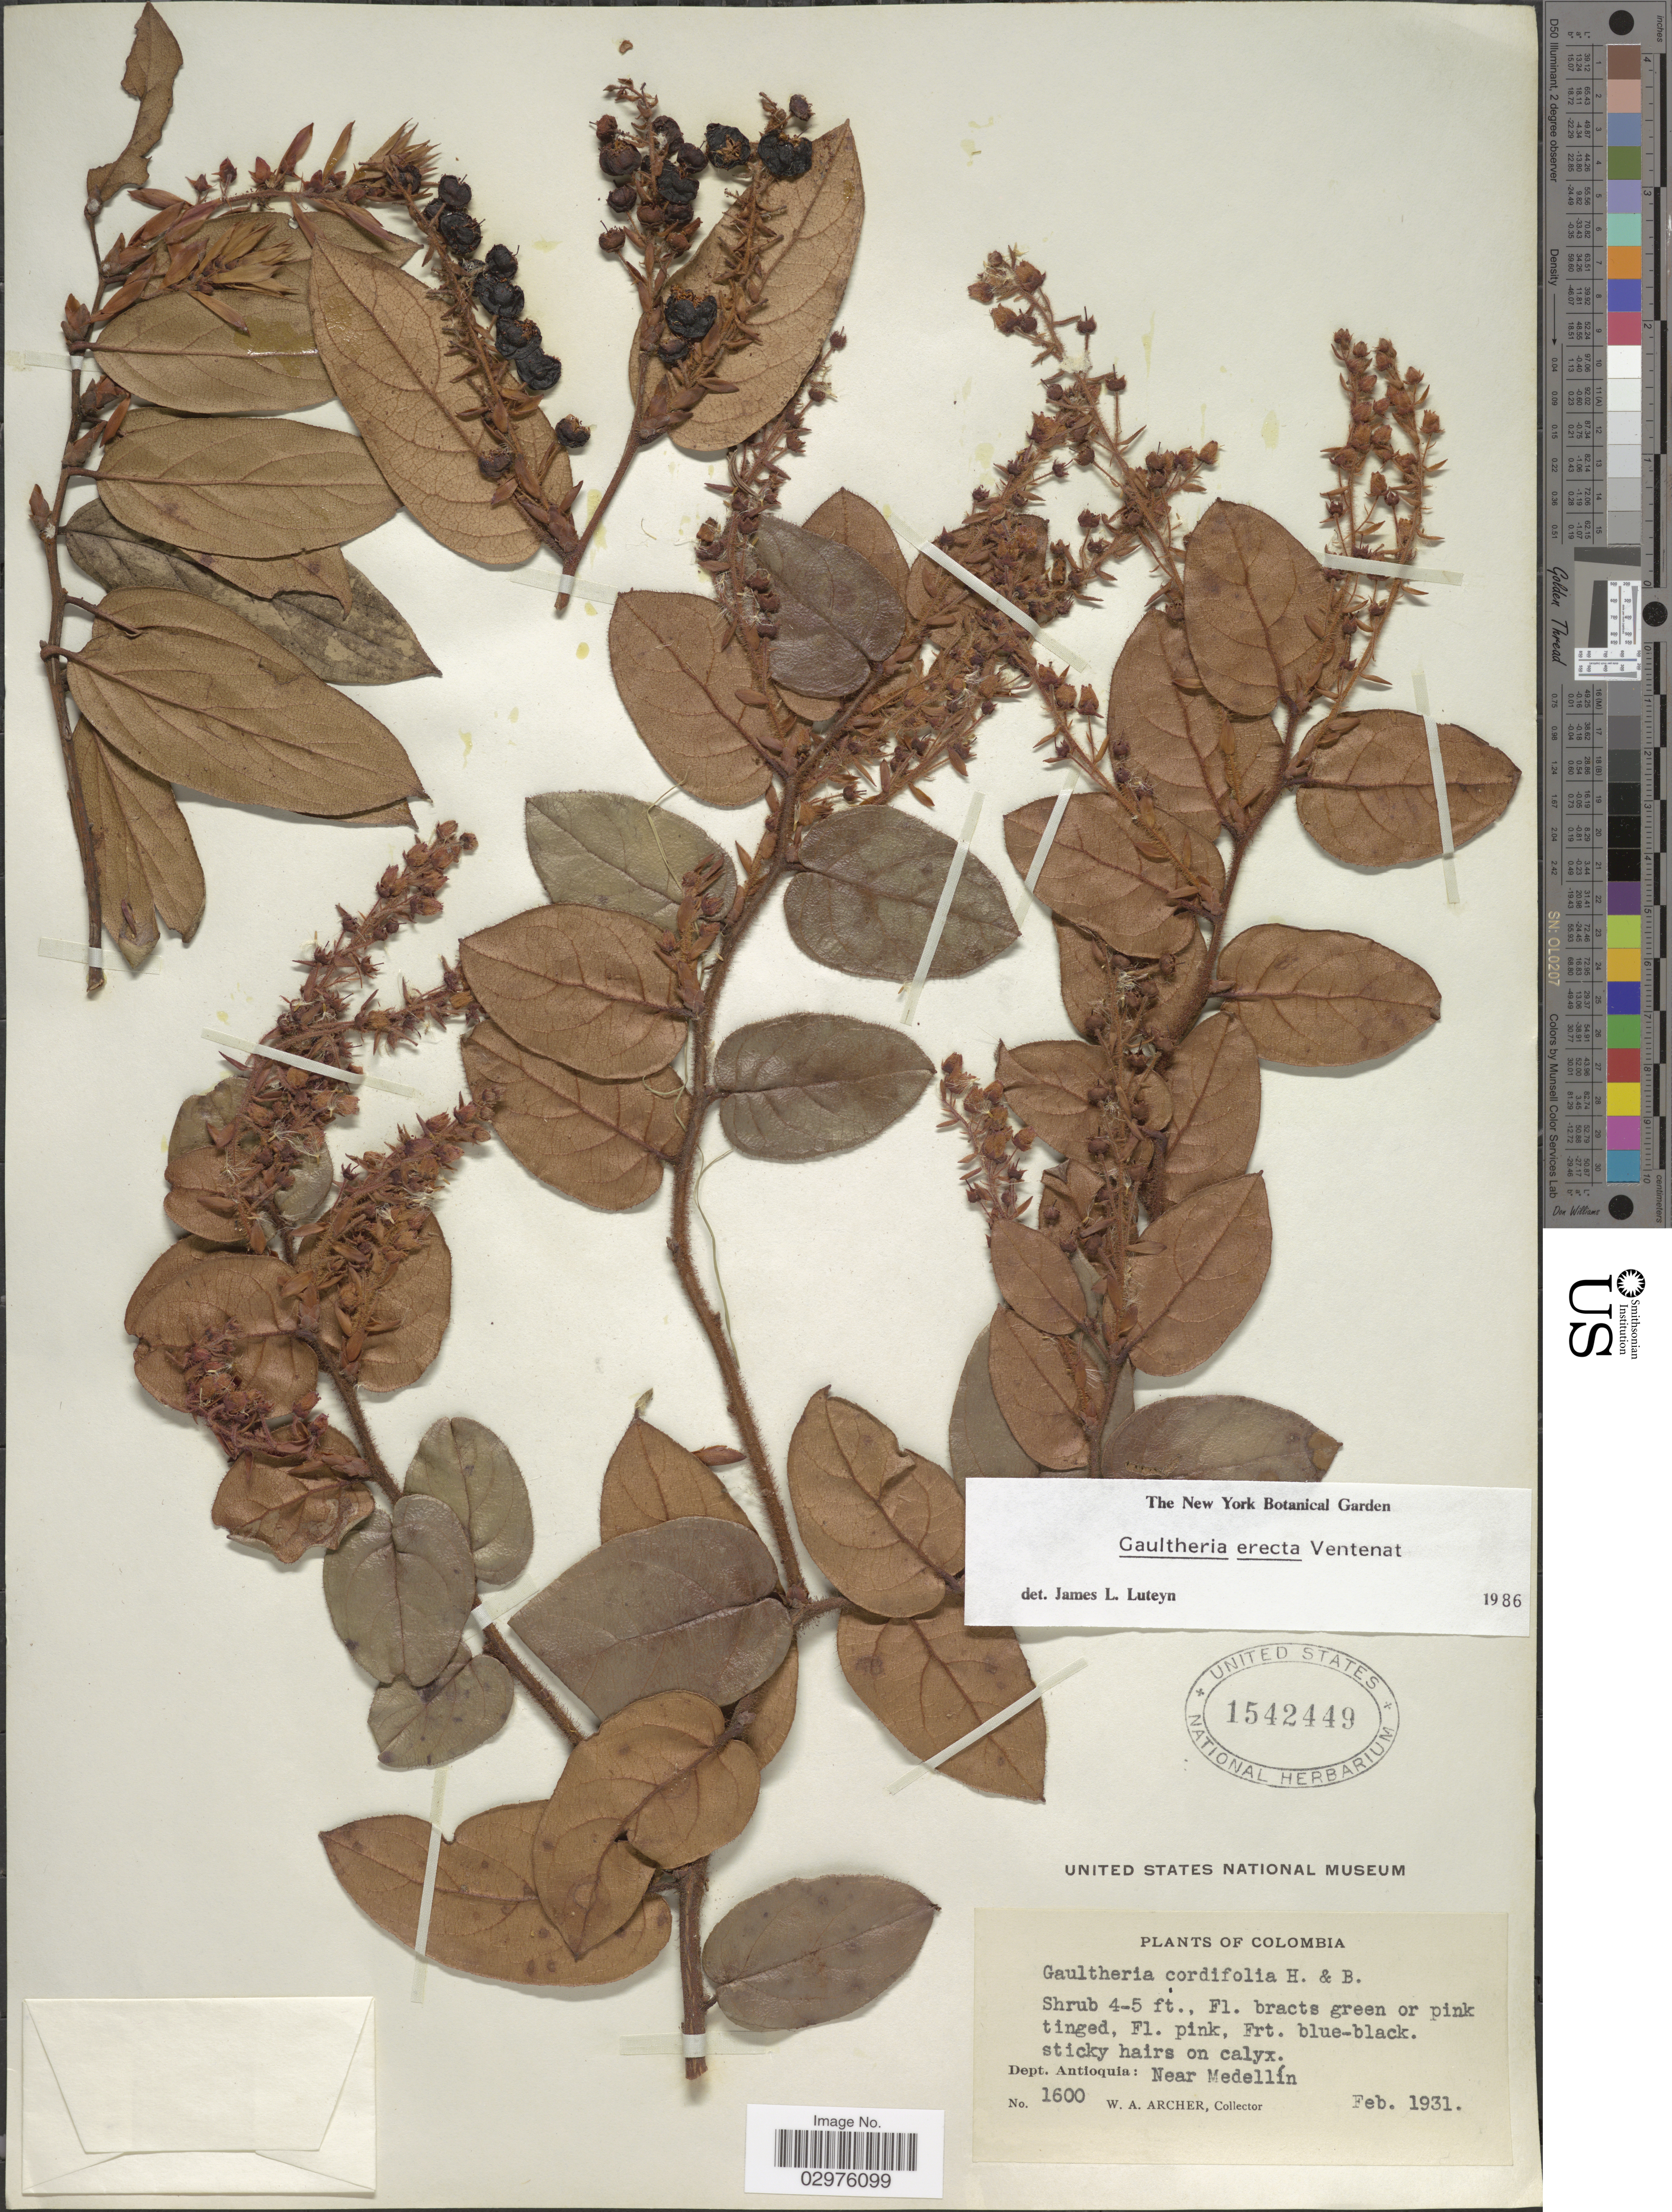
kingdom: Plantae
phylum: Tracheophyta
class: Magnoliopsida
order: Ericales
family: Ericaceae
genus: Gaultheria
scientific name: Gaultheria erecta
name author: Vent.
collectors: W. Archer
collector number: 1600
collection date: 1931-02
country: Colombia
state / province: Antioquia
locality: Dept. Antioquia: Near Medellín.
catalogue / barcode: US 1542449